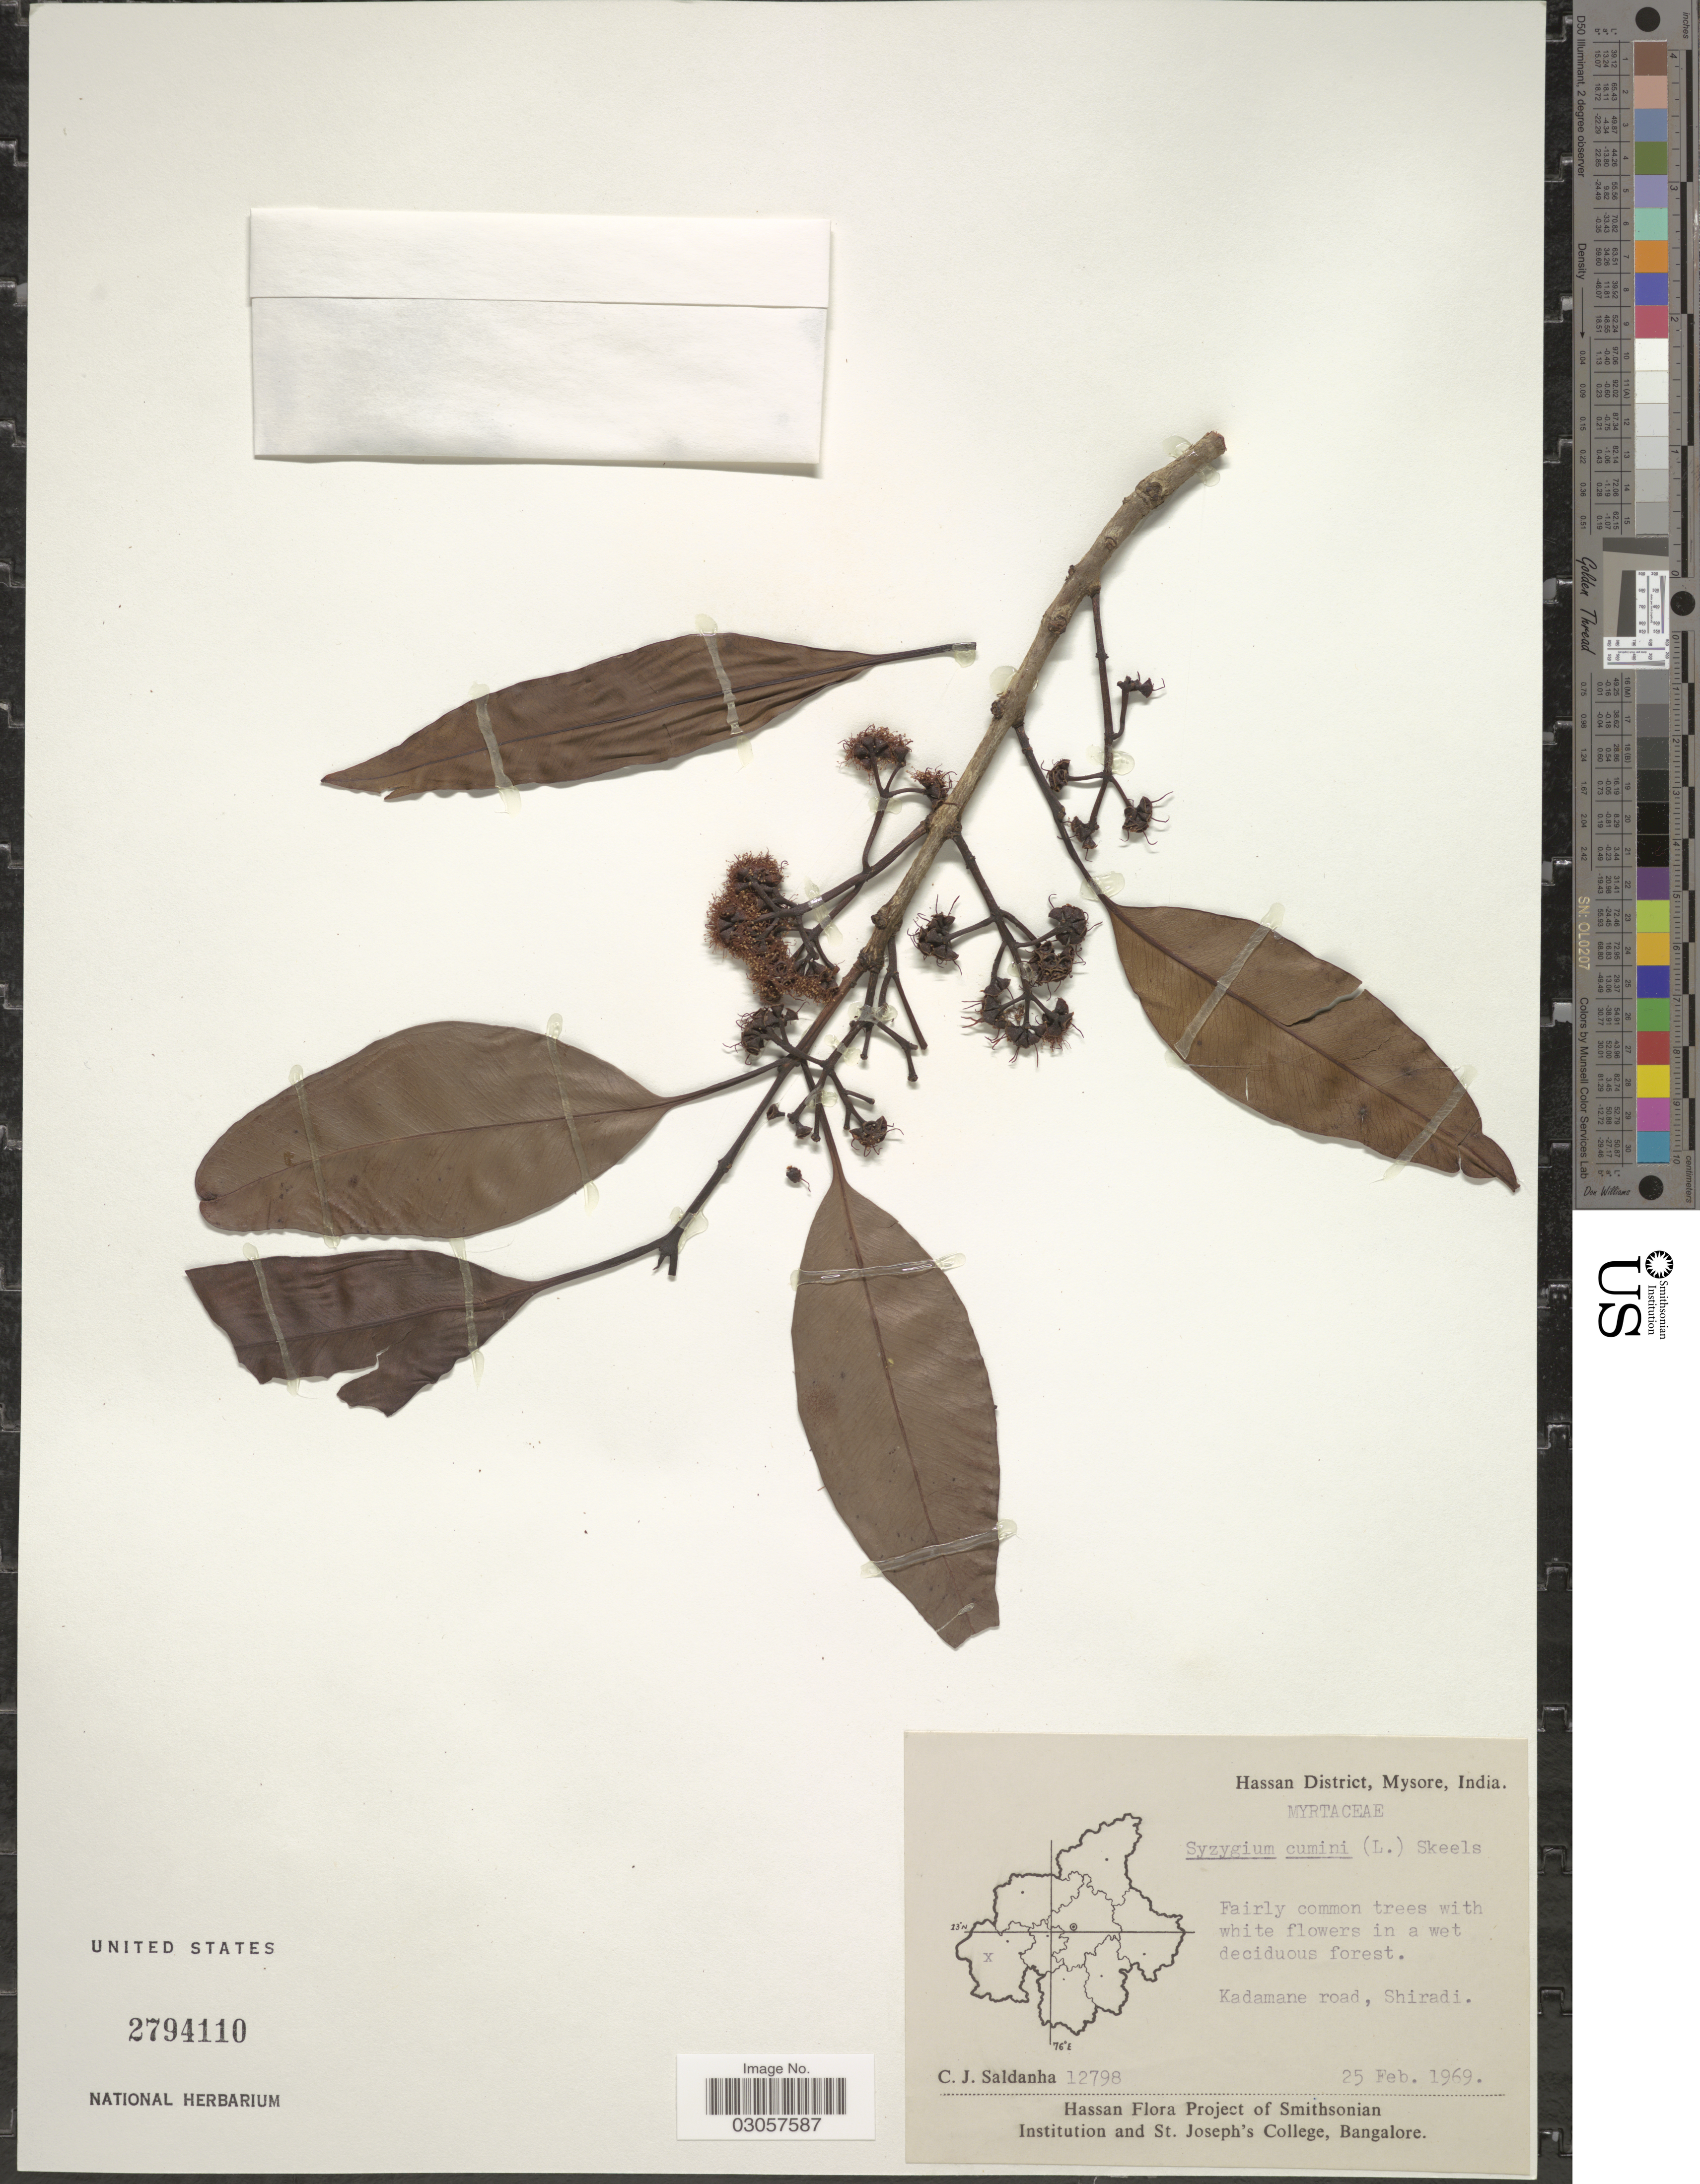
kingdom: Plantae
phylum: Tracheophyta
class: Magnoliopsida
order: Myrtales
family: Myrtaceae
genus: Syzygium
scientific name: Syzygium cumini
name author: (L.) Skeels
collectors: C. J. Saldanha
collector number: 12798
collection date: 1969-02-25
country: India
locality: Hassan District, Mysore. Kadamane road, Shiradi.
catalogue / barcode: US 2794110